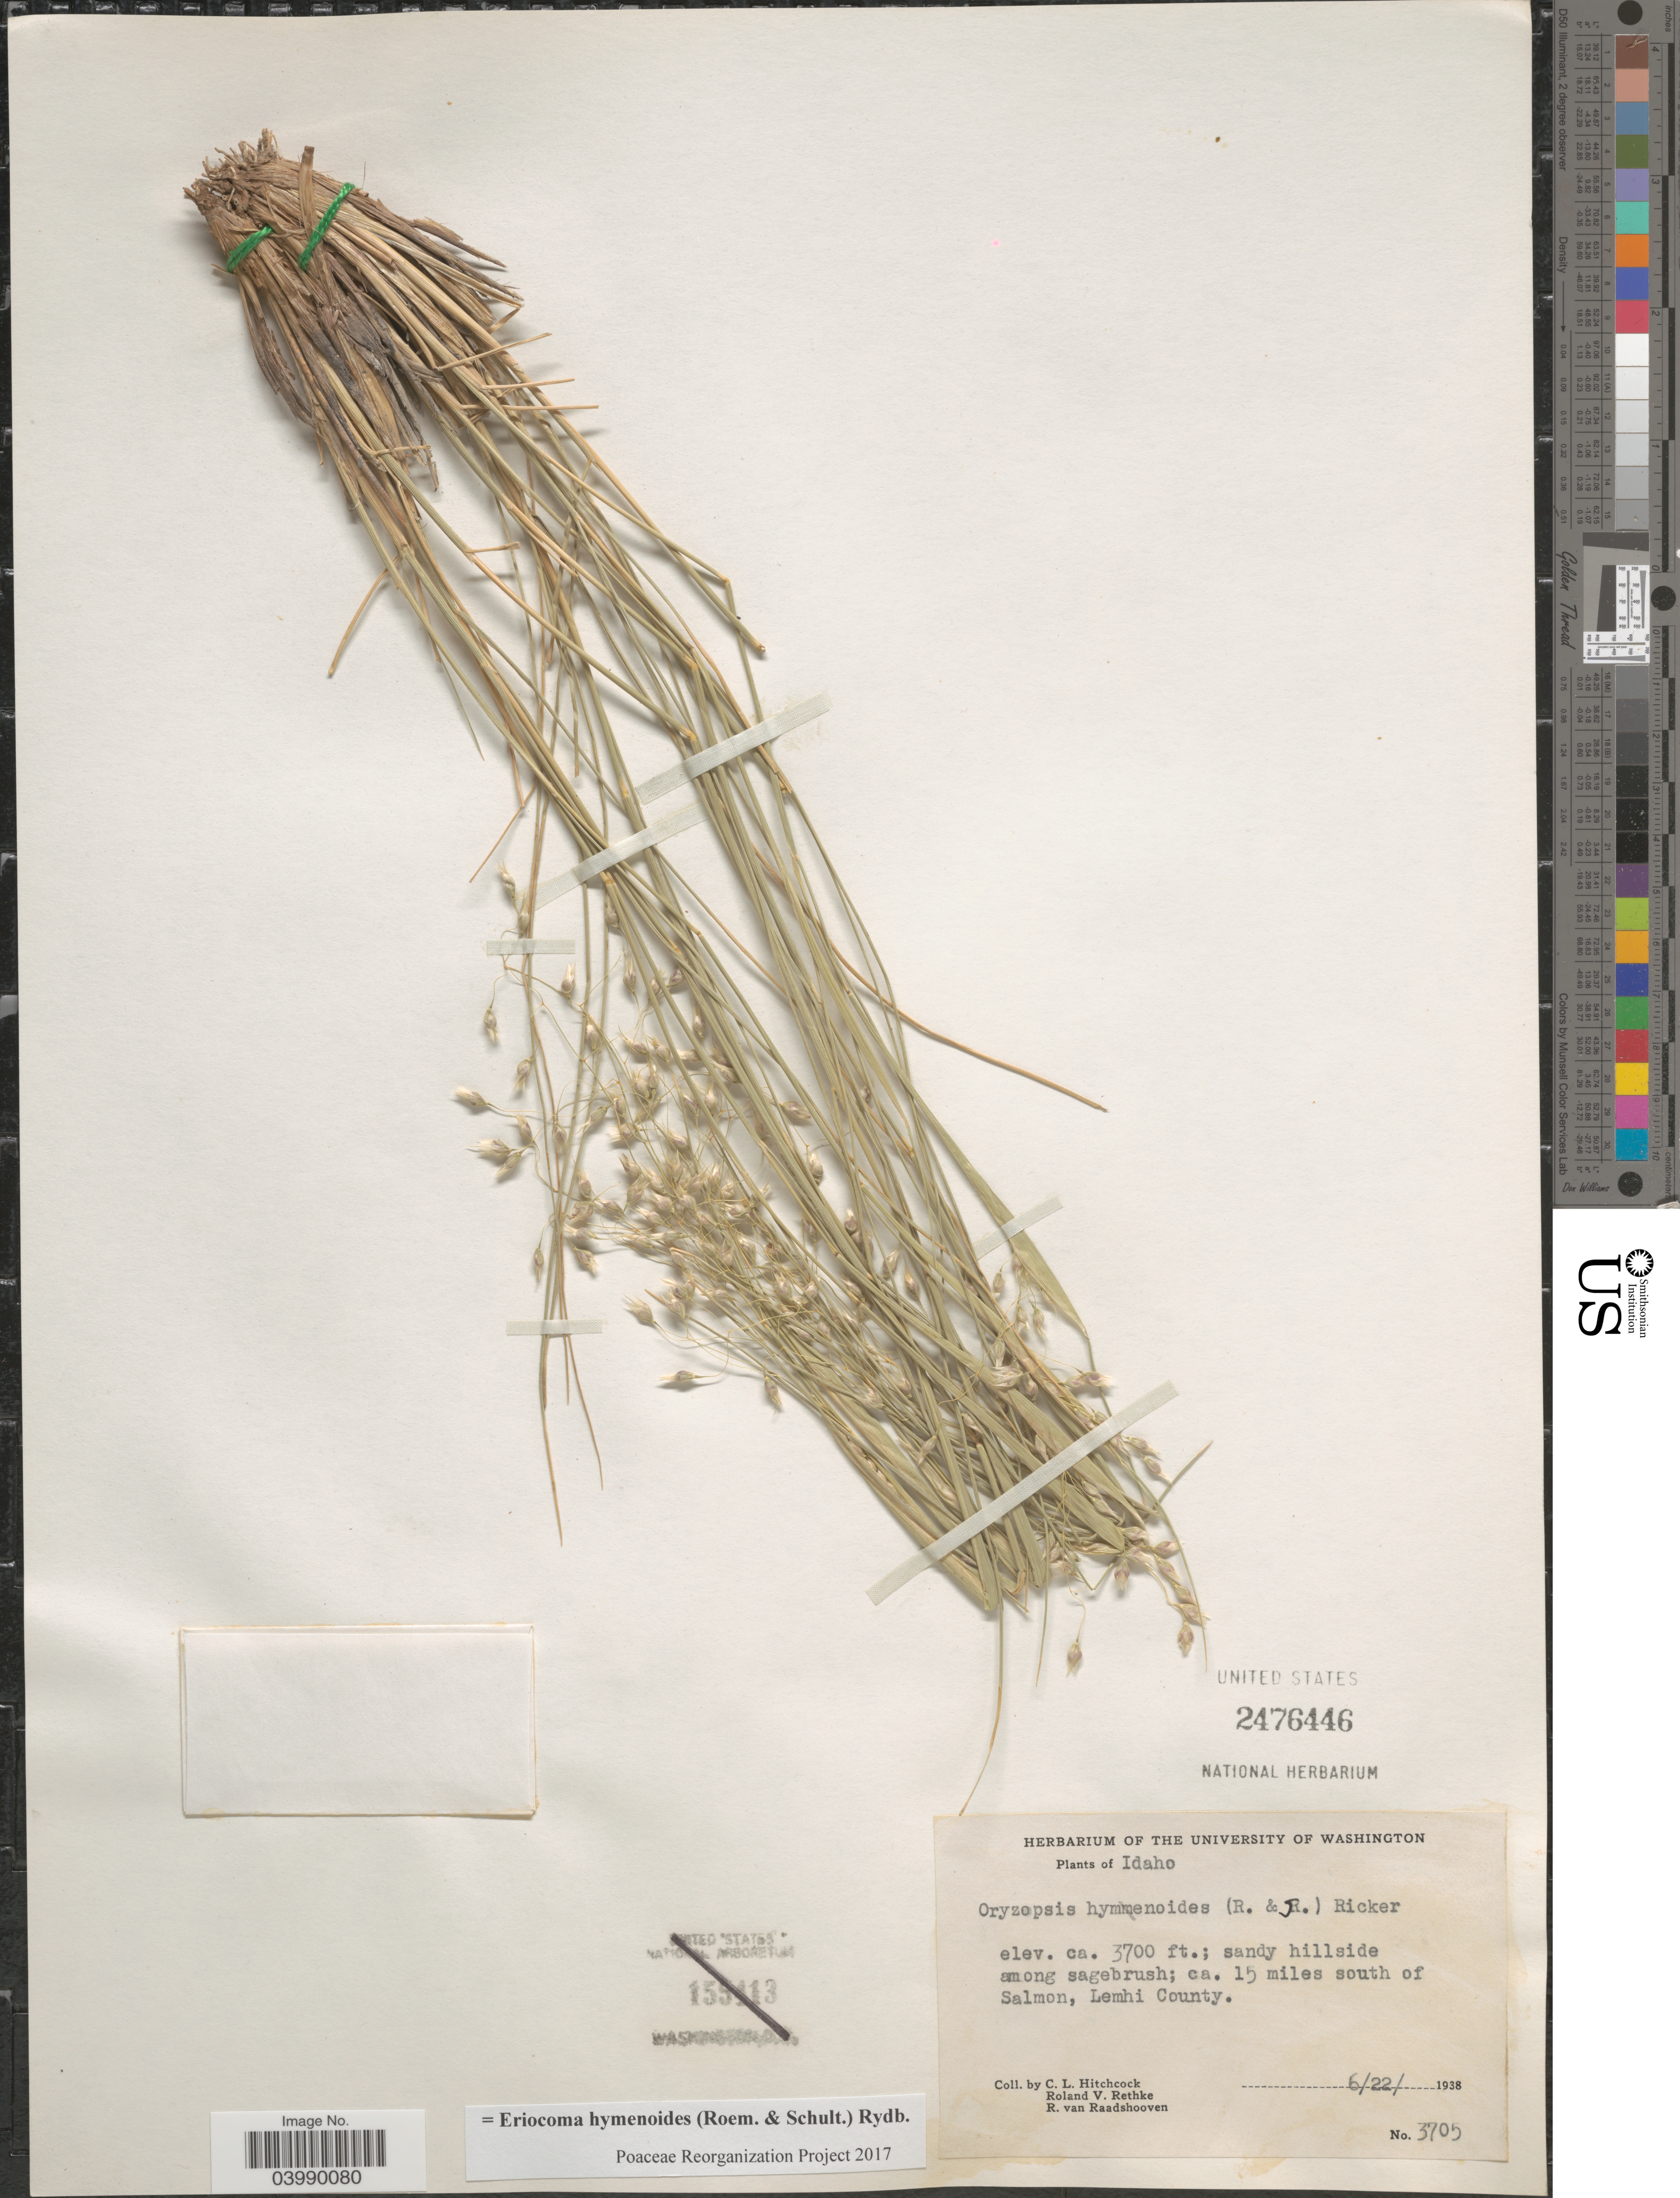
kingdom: Plantae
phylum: Tracheophyta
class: Liliopsida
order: Poales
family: Poaceae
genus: Eriocoma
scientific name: Eriocoma hymenoides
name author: (Roem. & Schult.) Rydb.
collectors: C. L. Hitchcock, R. Rethke & R. Raadshooven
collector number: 3705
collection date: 1938-06-22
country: United States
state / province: Idaho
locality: Ca. 15 miles south of Salmon, Lemhi County.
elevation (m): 1128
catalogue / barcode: US 2476446